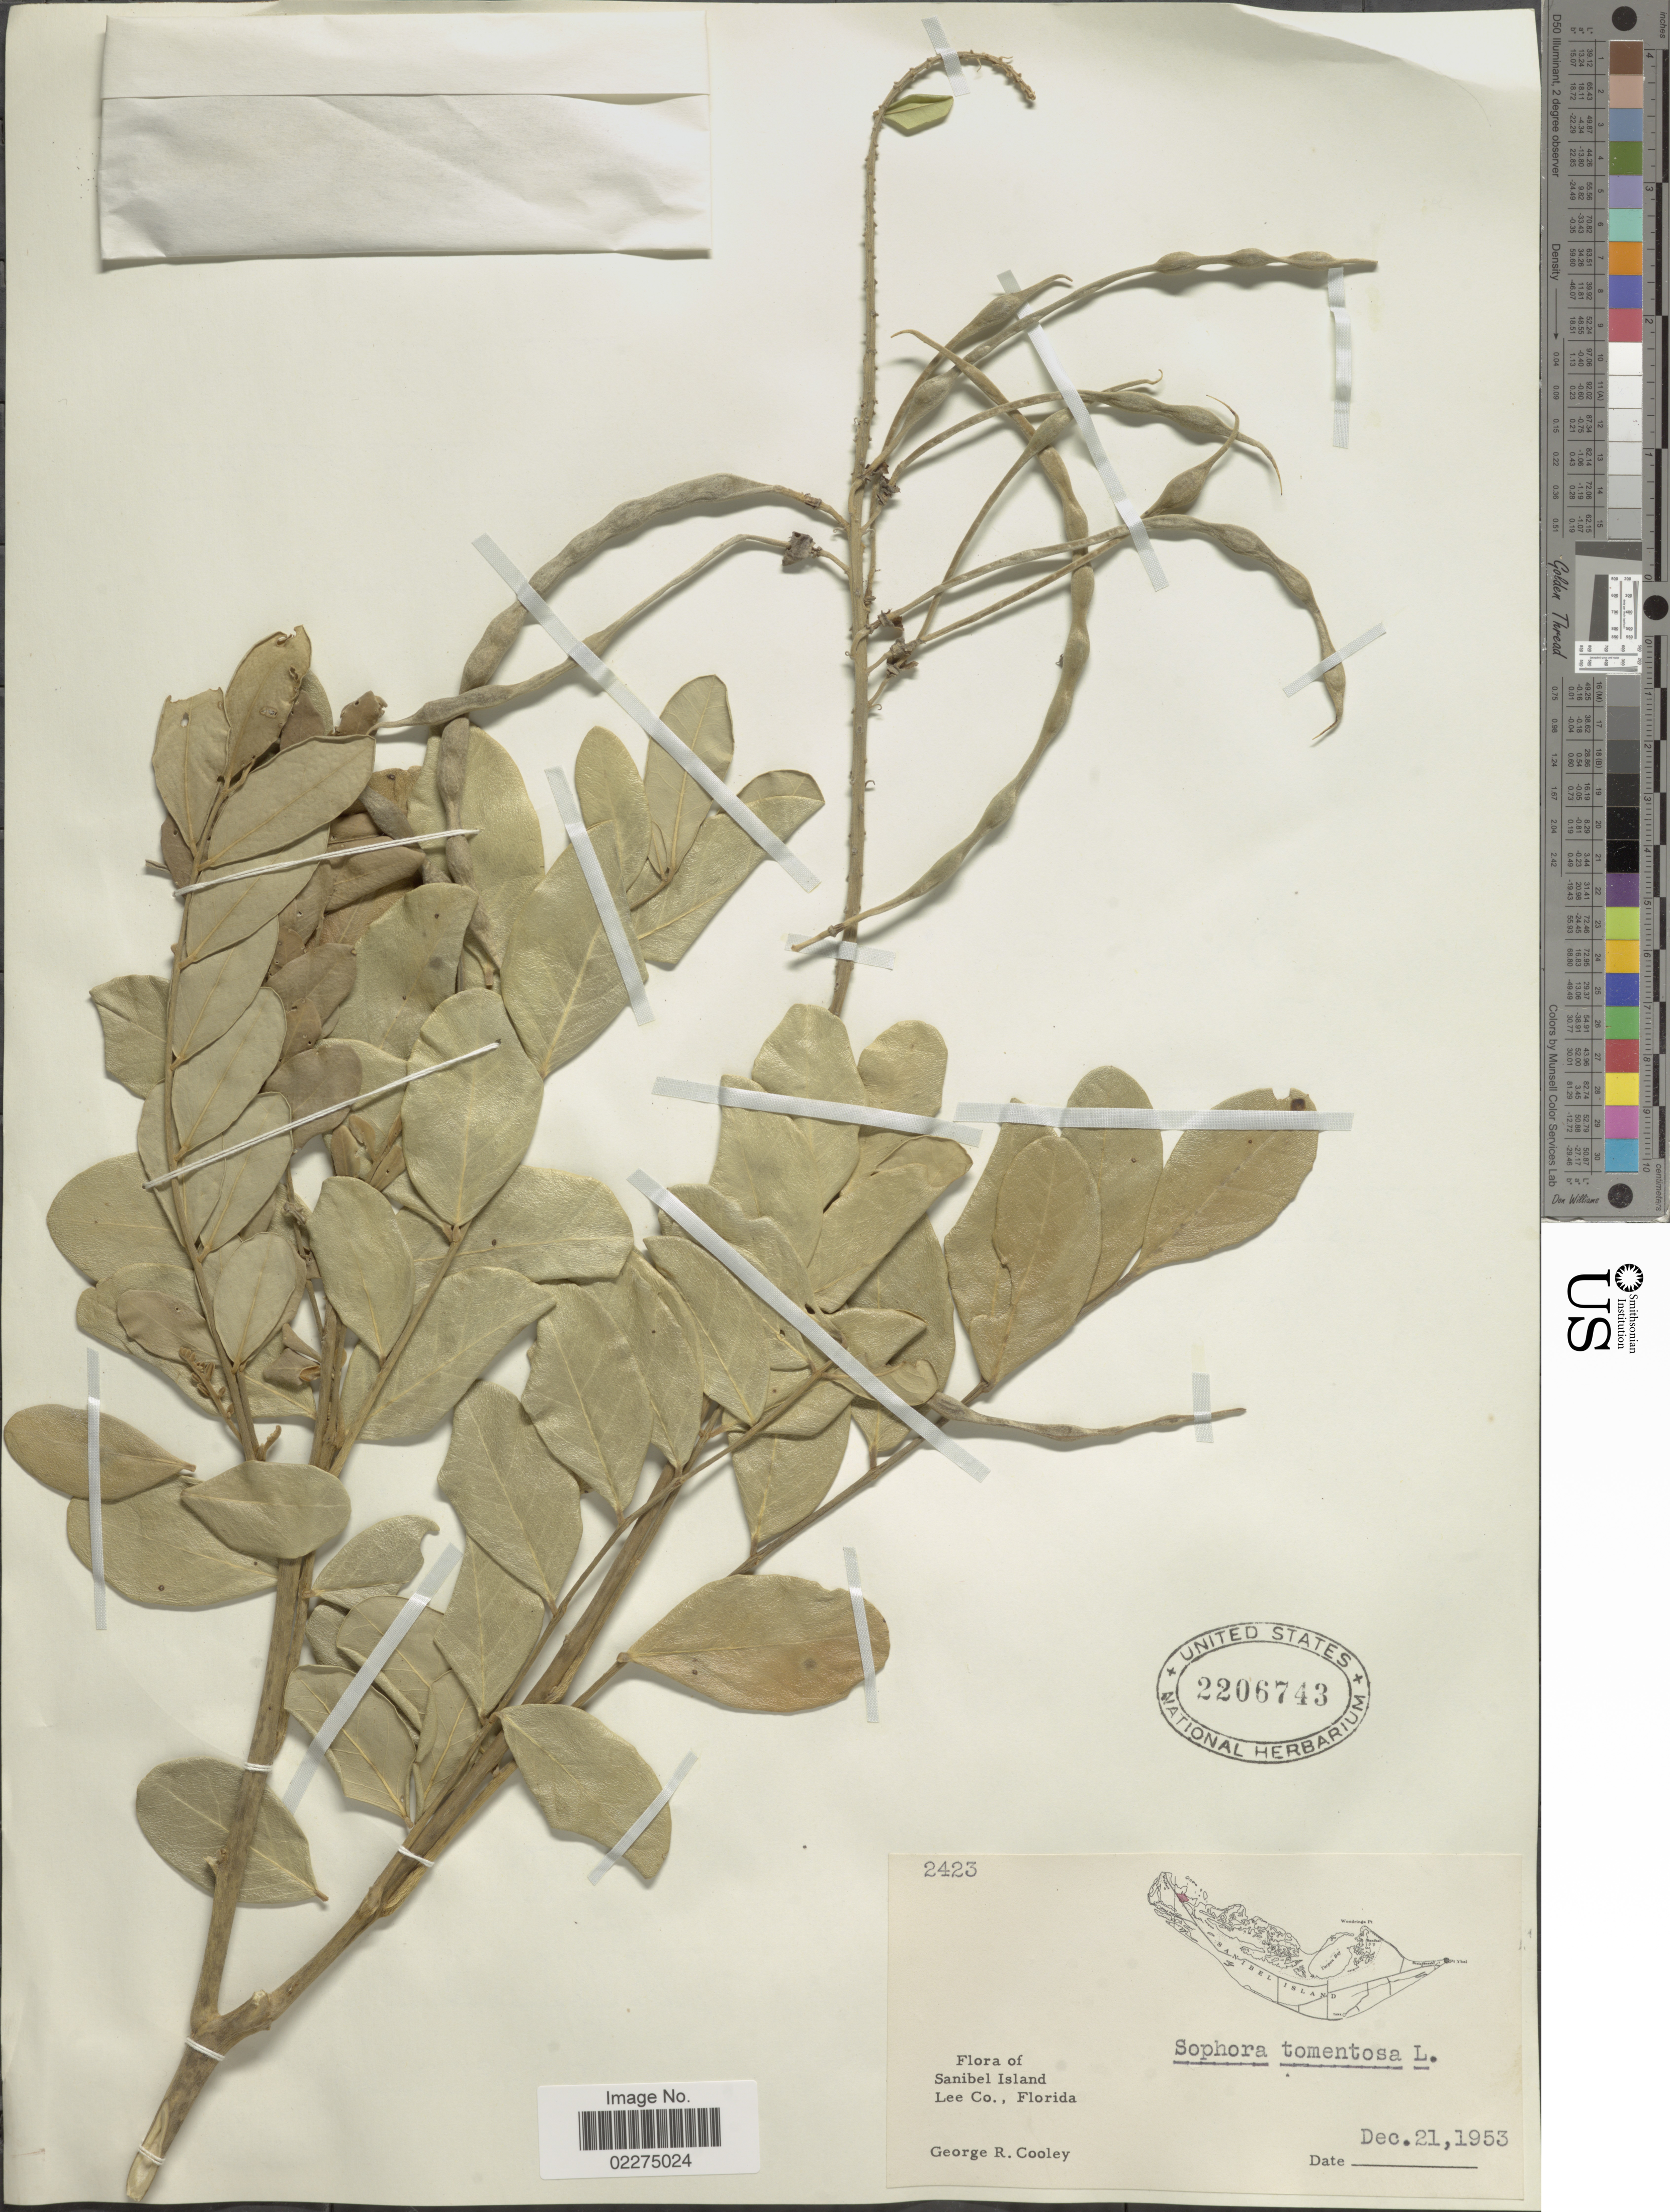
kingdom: Plantae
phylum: Tracheophyta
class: Magnoliopsida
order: Fabales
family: Fabaceae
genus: Sophora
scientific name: Sophora tomentosa var. truncata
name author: Torr. & A. Gray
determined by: Strong, Mark T., (BOT), Smithsonian Institution - National Museum of Natural History (UNITED STATES)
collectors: G. R. Cooley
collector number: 2423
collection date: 1953-12-21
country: United States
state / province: Florida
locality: Sanibel Island, Lee Co., Florida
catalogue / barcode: US 2206743